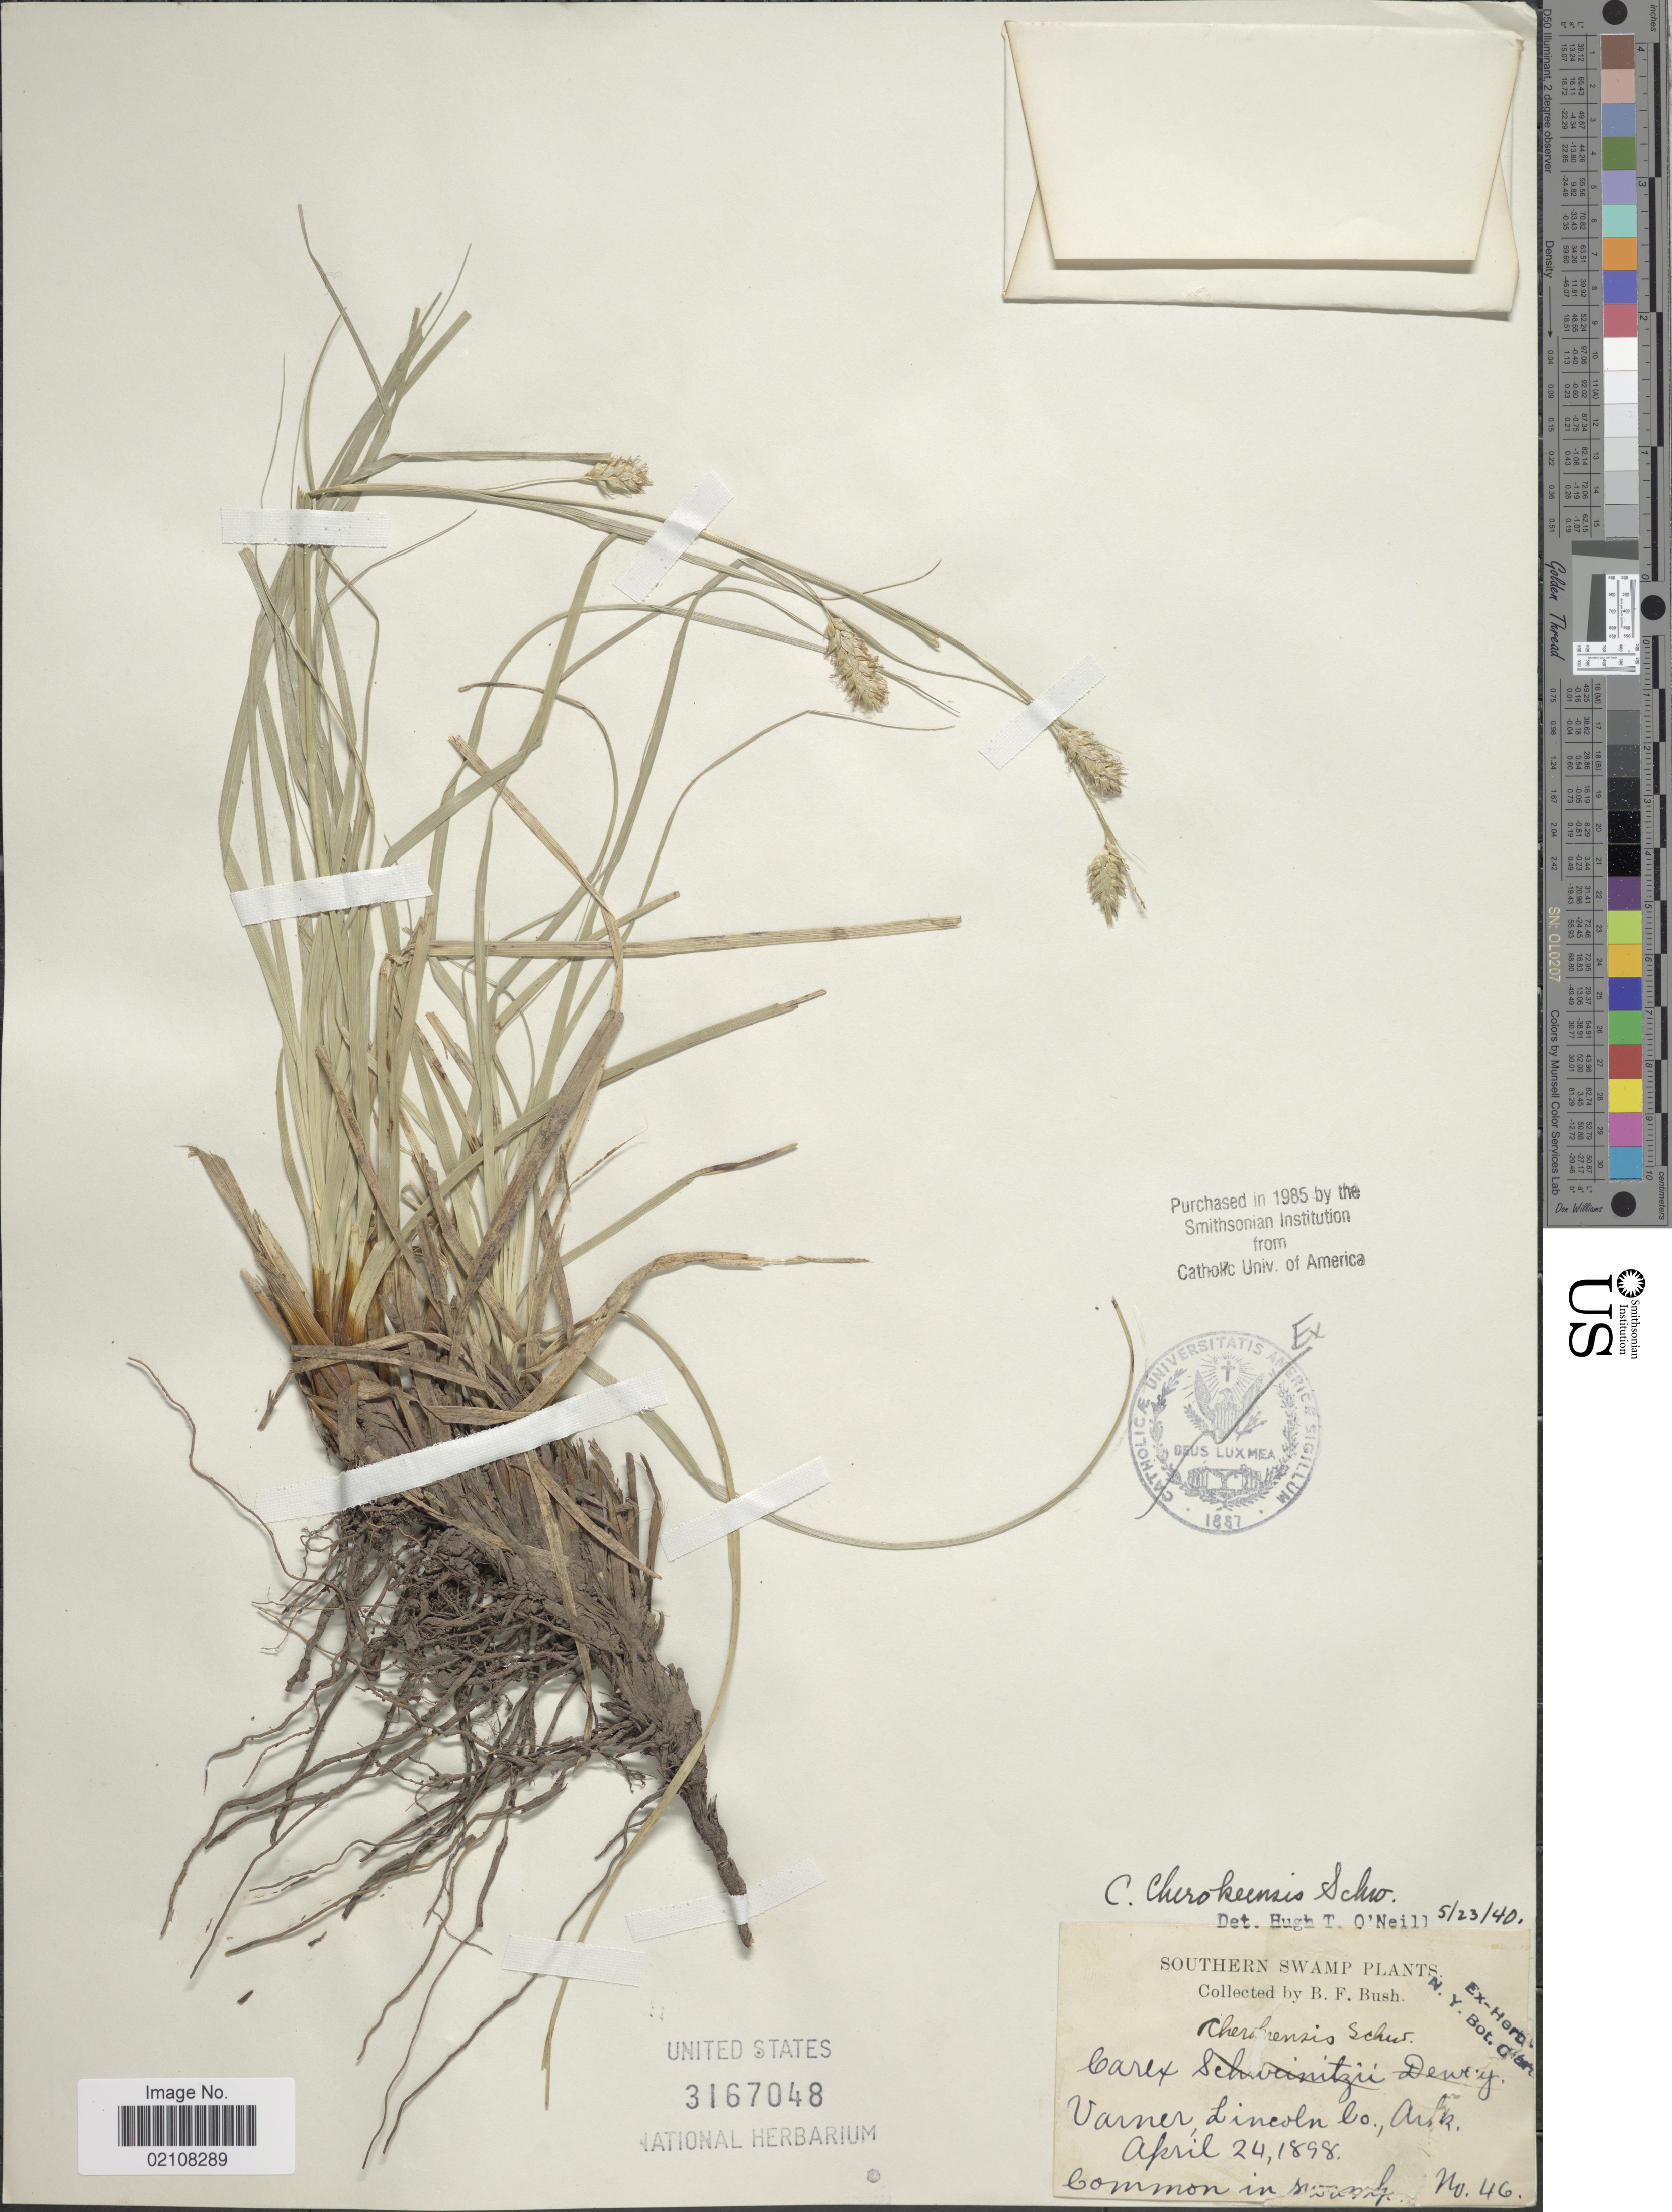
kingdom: Plantae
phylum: Tracheophyta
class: Liliopsida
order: Poales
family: Cyperaceae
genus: Carex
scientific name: Carex cherokeensis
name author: Schwein.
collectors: B. F. Bush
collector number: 46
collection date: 1898-04-24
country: United States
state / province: Arkansas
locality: Southern Swamp, Varner Lincoln Co., Ark.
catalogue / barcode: US 3167048